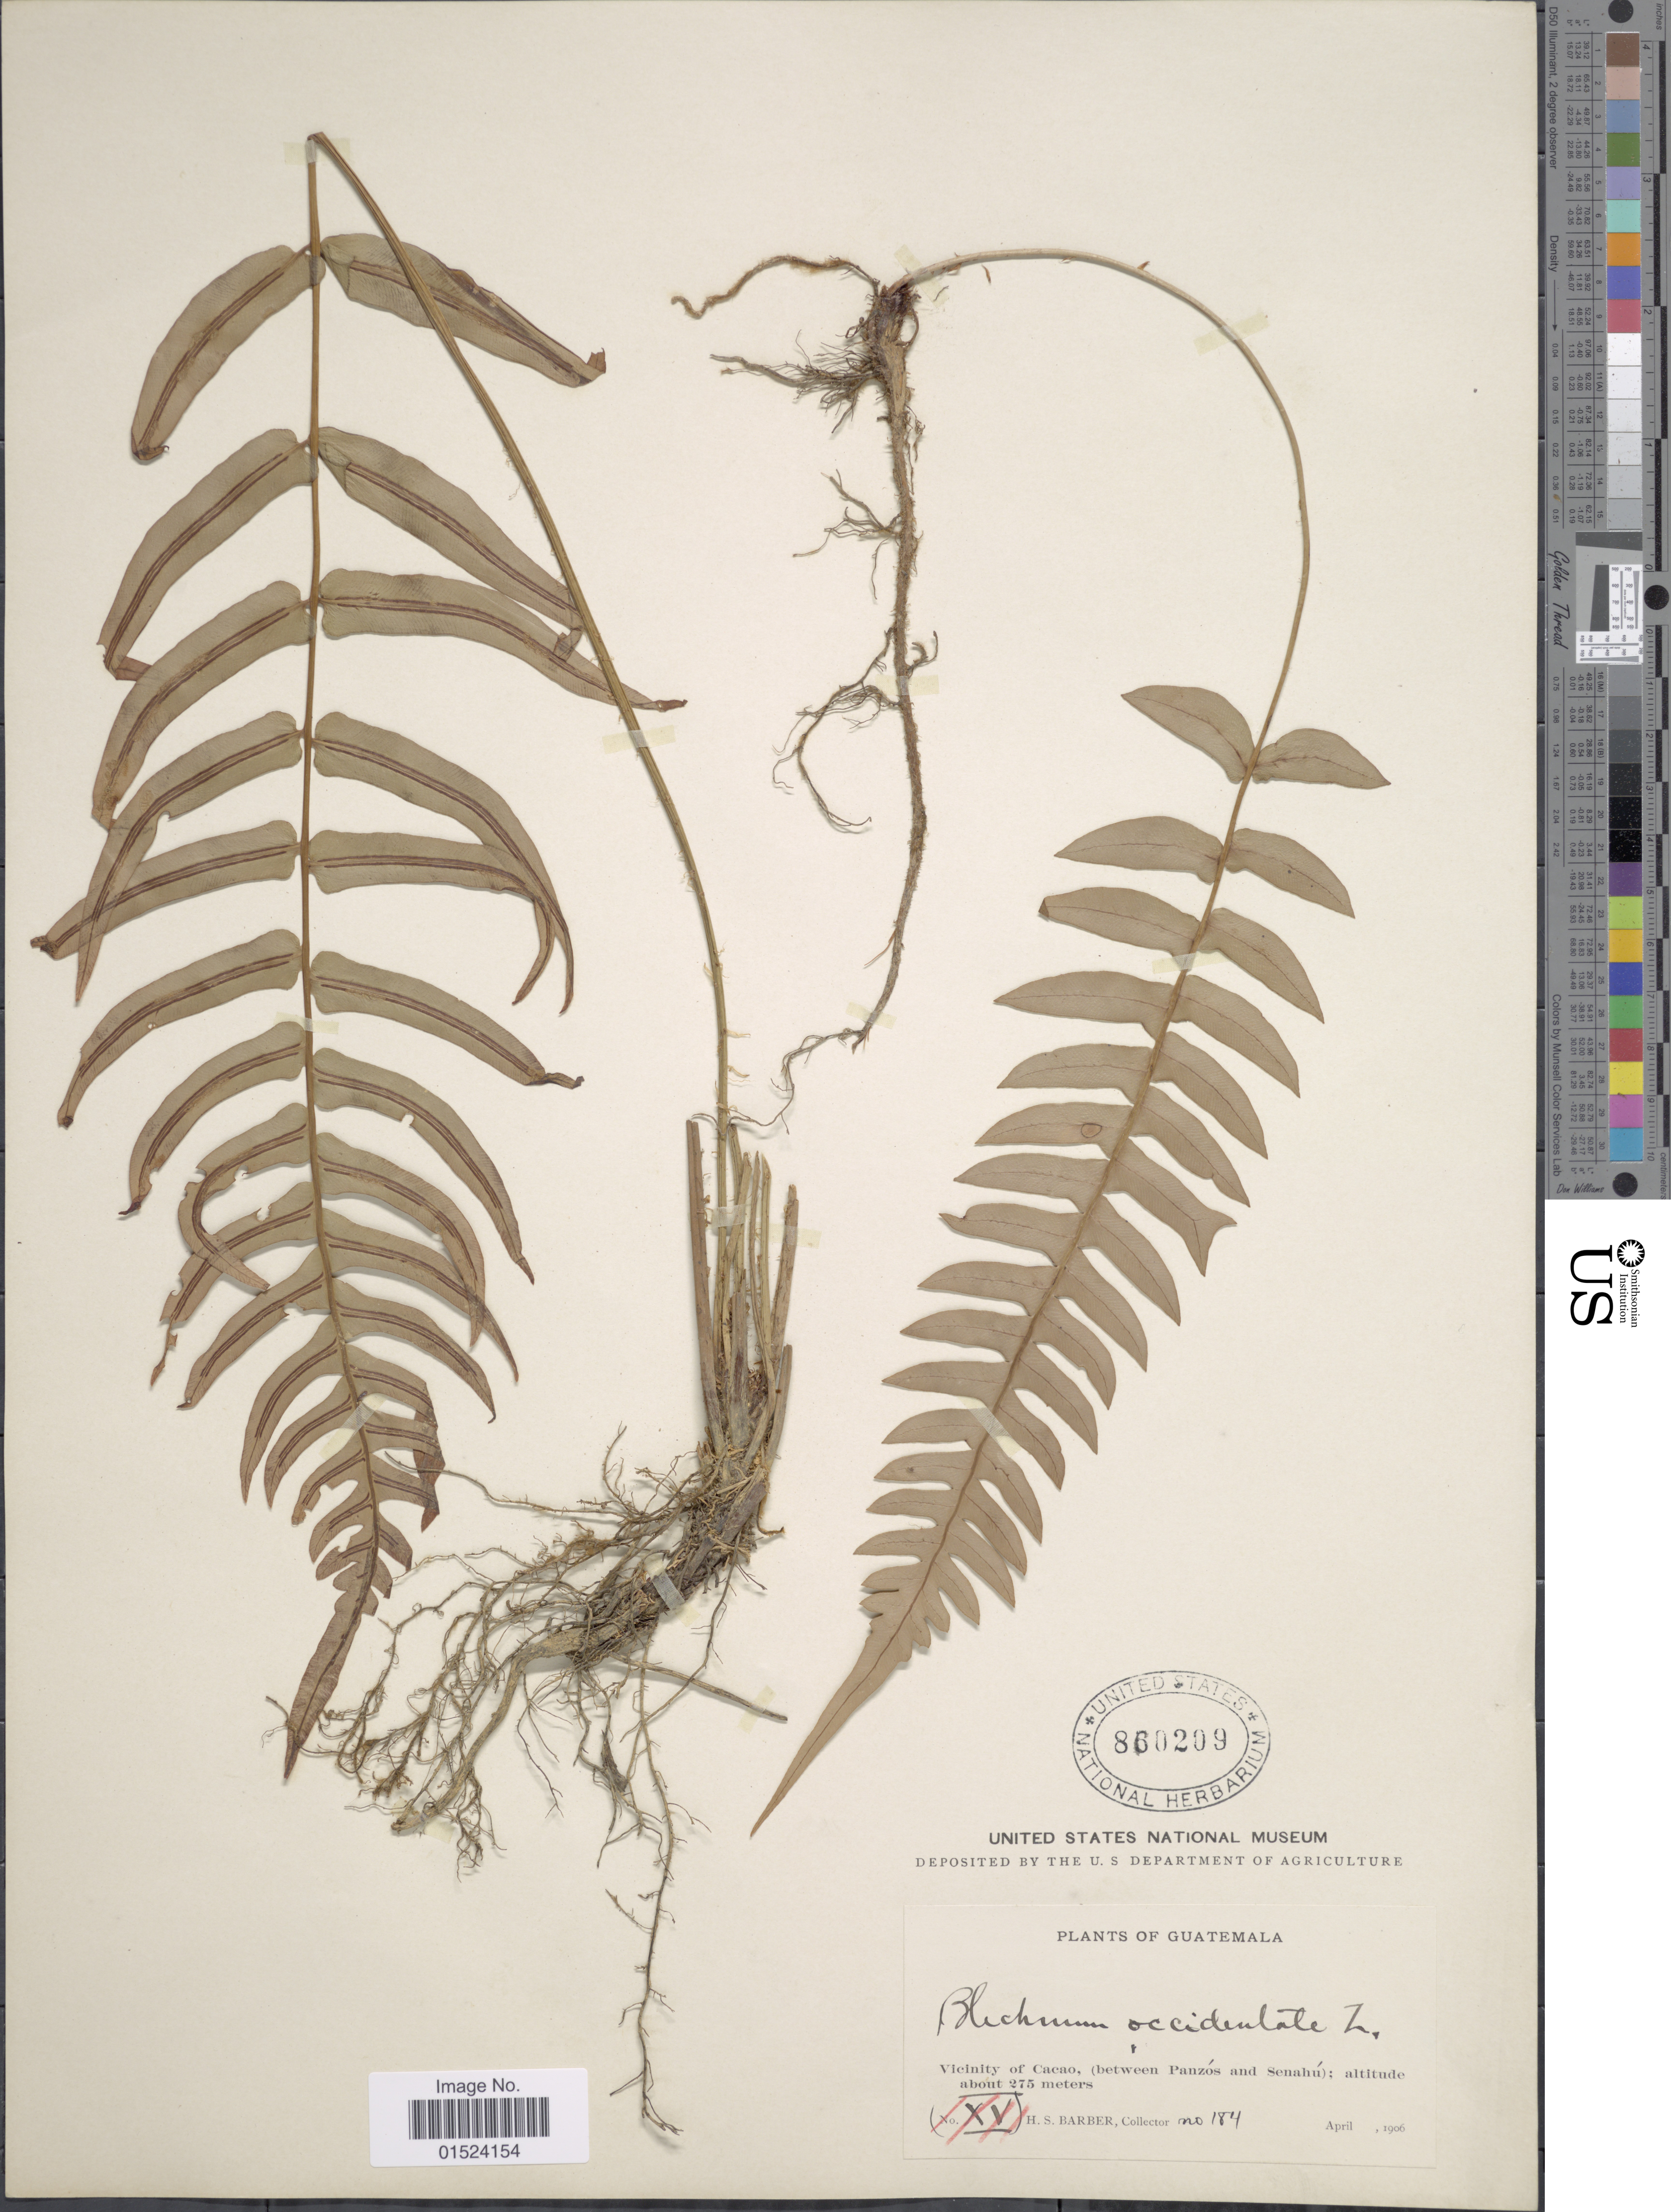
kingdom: Plantae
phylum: Tracheophyta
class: Polypodiopsida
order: Polypodiales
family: Blechnaceae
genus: Blechnum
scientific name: Blechnum occidentale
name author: L.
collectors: H. Barber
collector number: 184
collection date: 1906-04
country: Guatemala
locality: Vicinity of Cacao, (between Panzós and Senahú)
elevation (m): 275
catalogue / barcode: US 860209